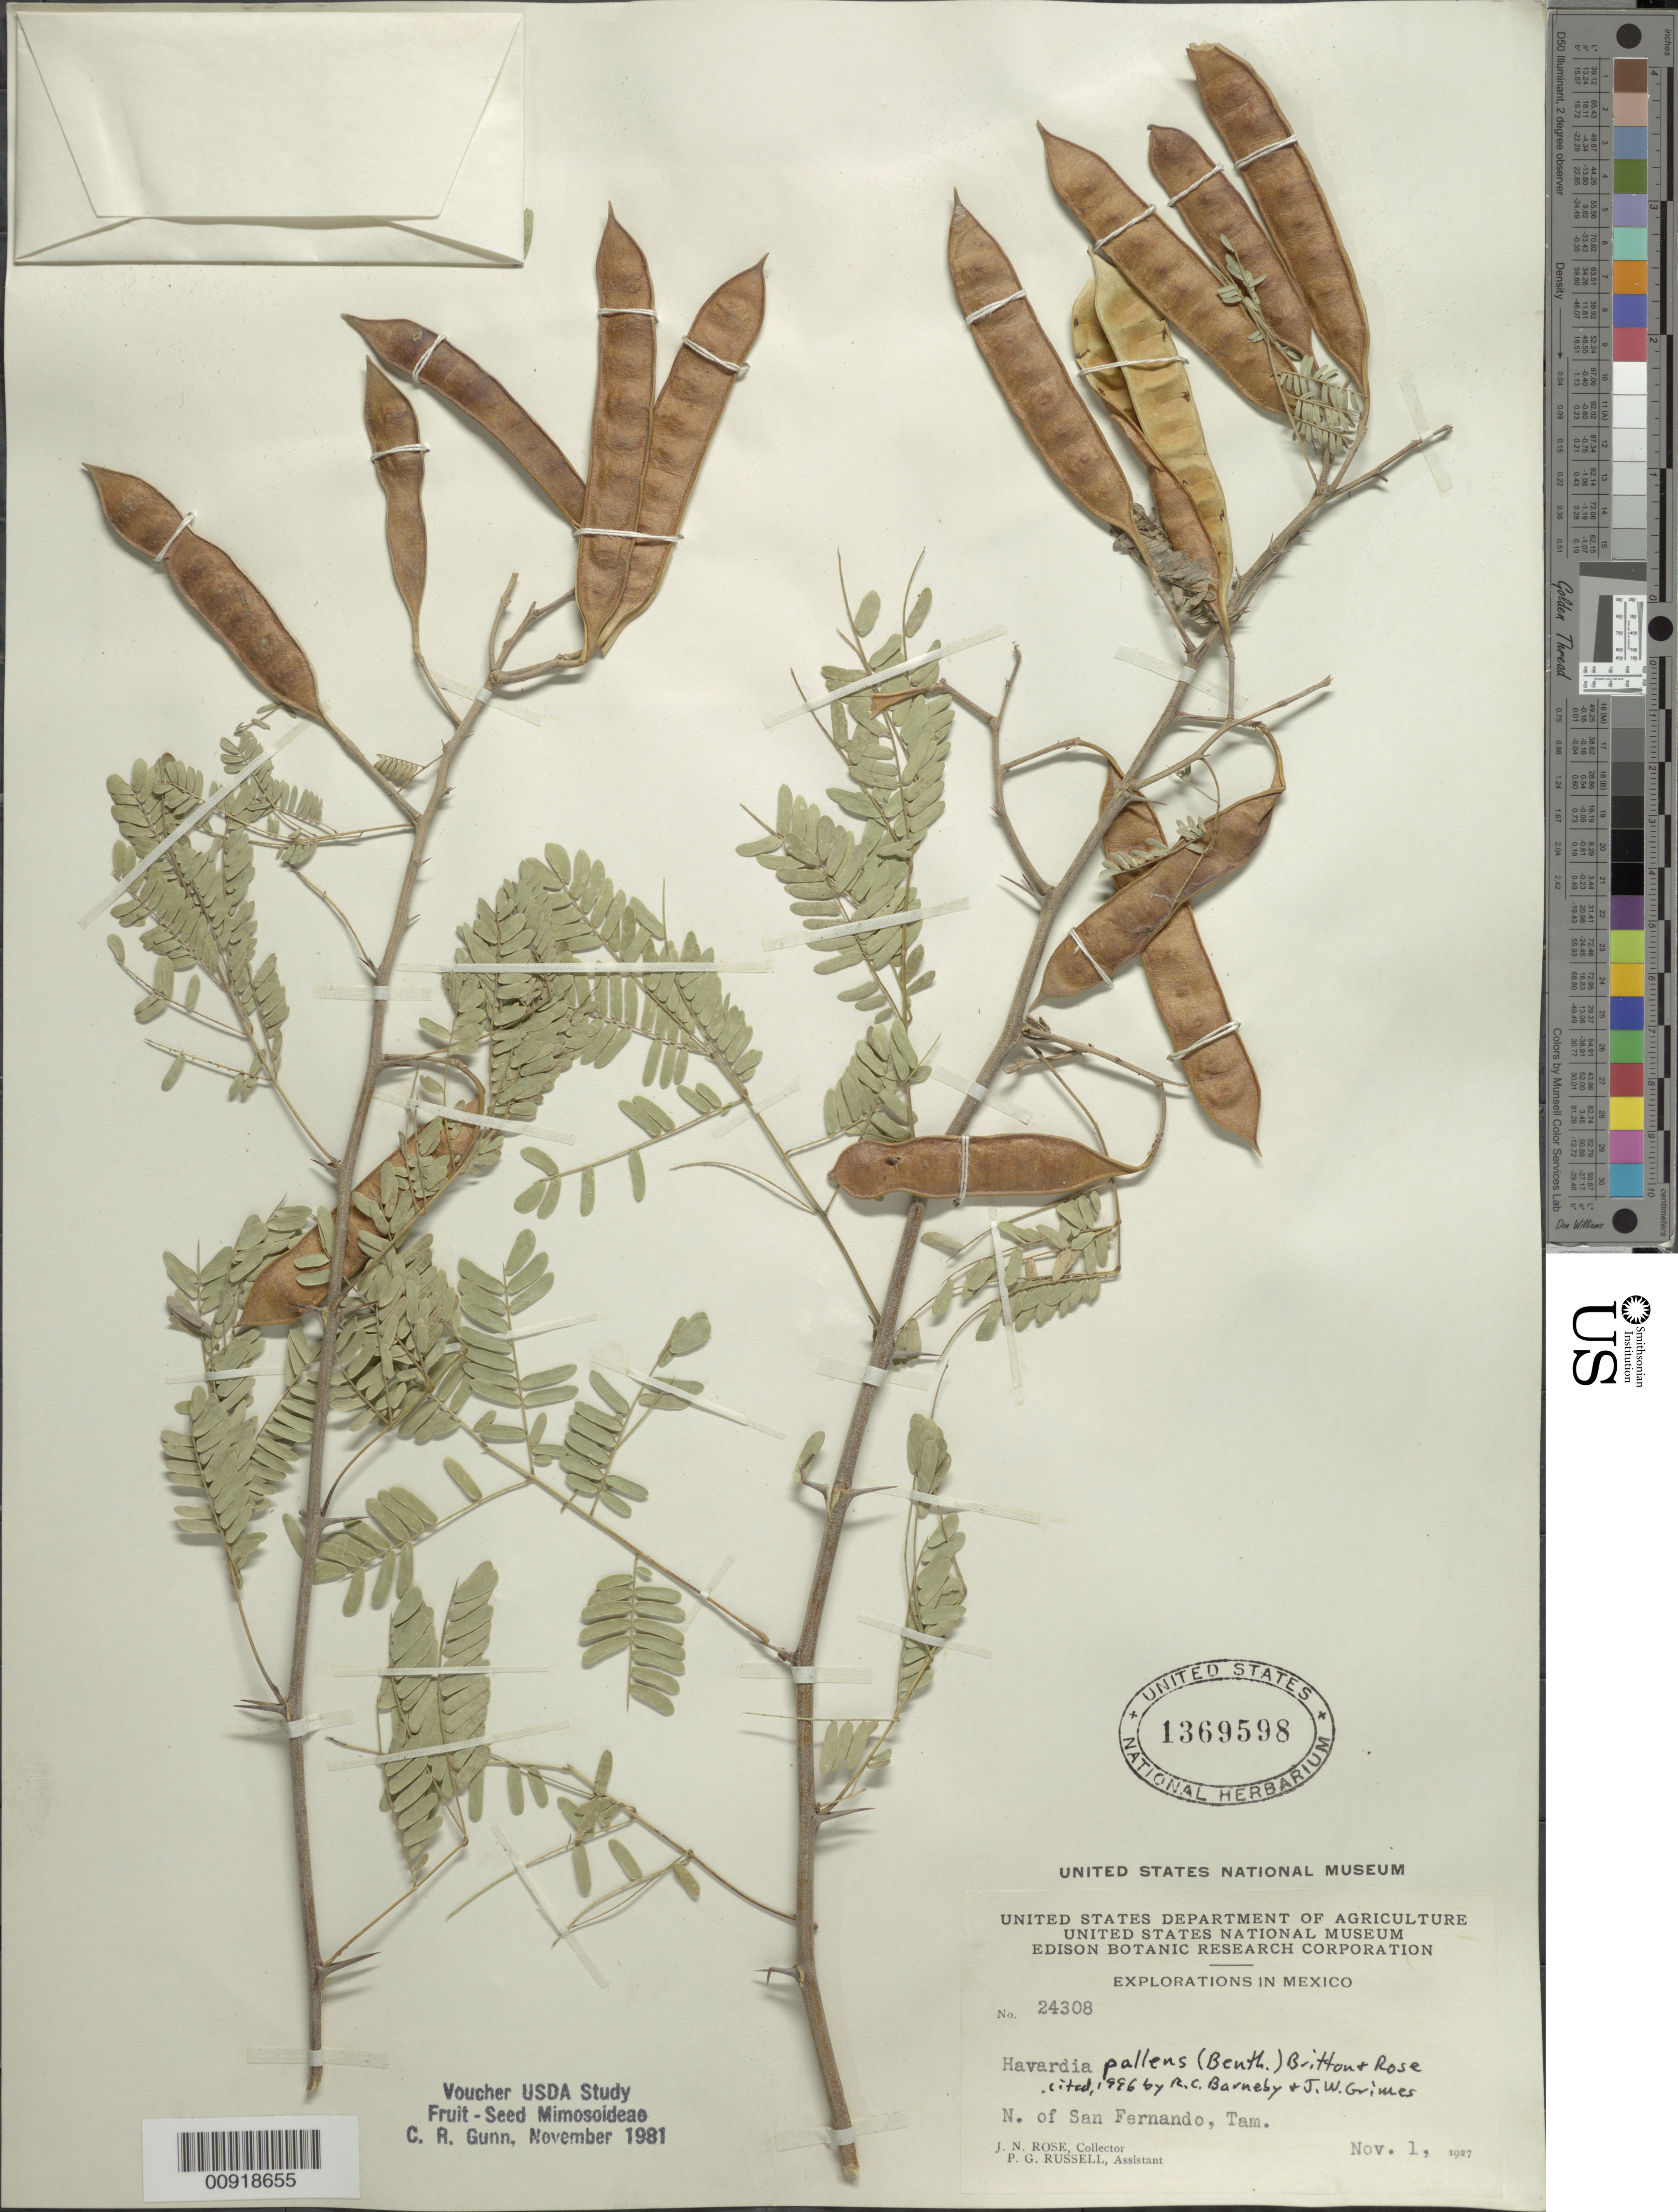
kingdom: Plantae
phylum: Tracheophyta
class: Magnoliopsida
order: Fabales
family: Fabaceae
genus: Havardia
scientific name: Havardia pallens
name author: (Benth.) Britton & Rose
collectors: J. N. Rose & P. G. Russell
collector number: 24308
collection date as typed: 01 Nov 1927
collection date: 1927-11-01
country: Mexico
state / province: Tamaulipas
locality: N of San Fernando, Tam.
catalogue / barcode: US 1369598